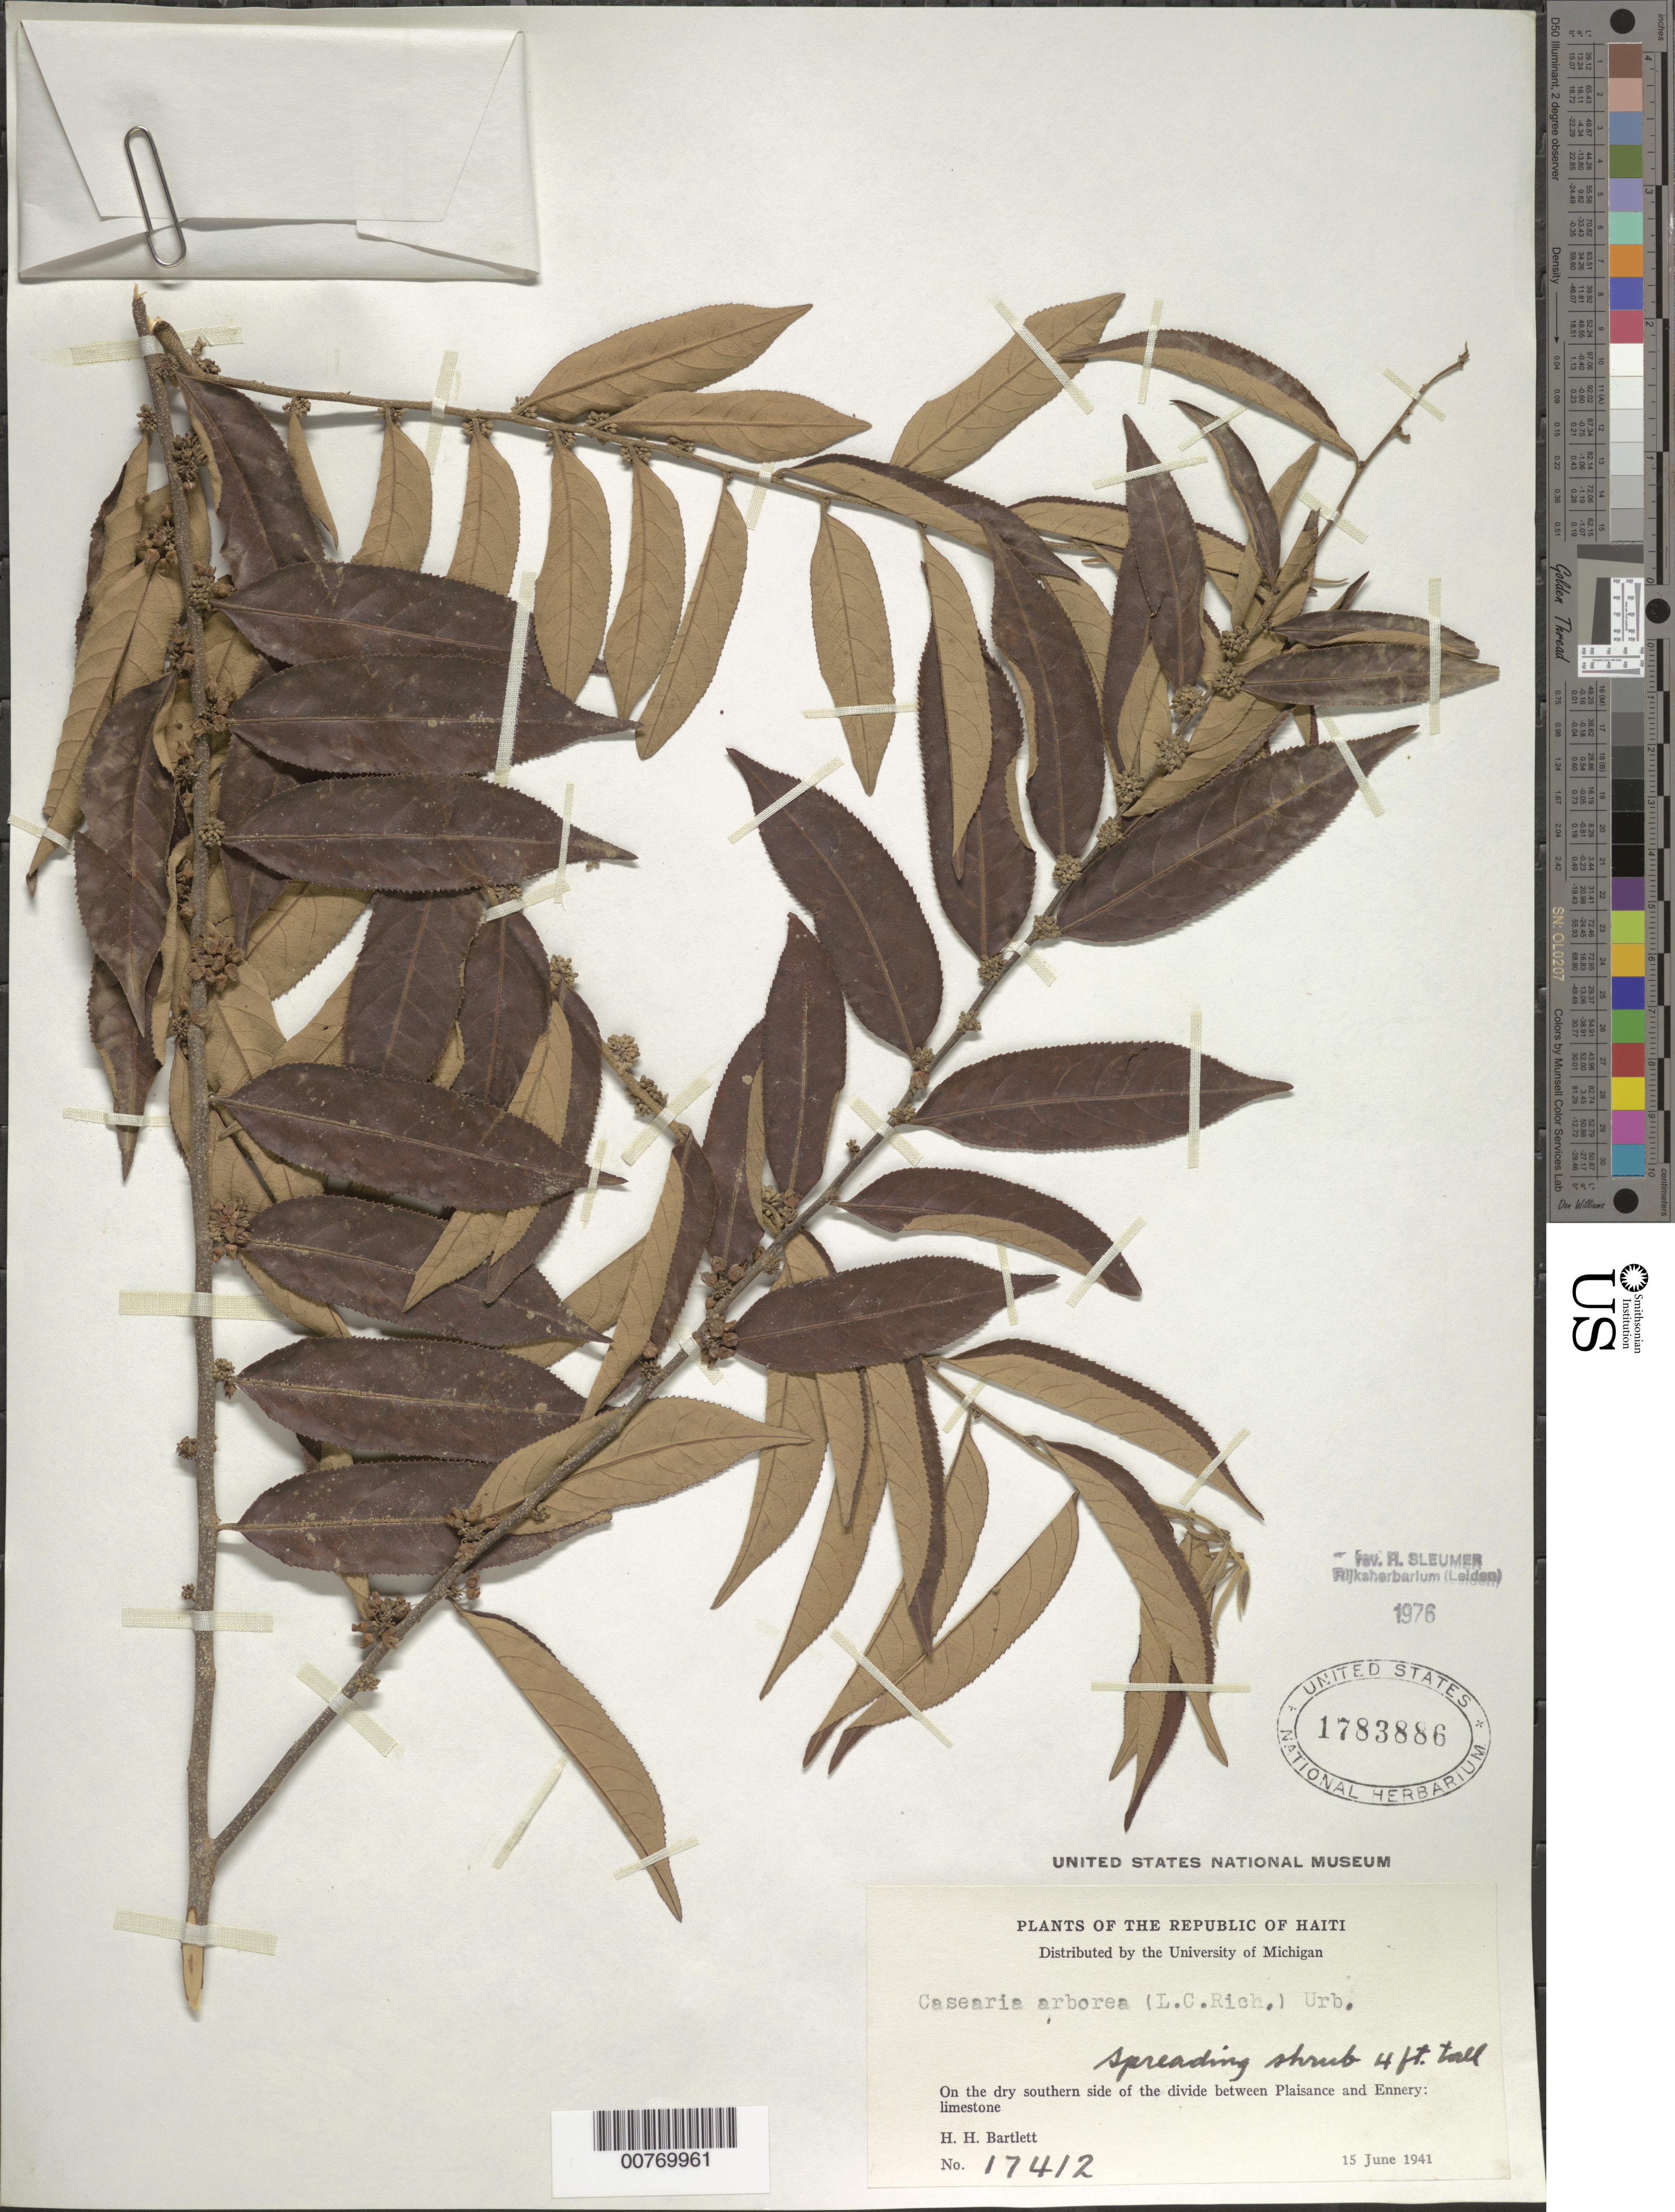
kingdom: Plantae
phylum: Tracheophyta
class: Magnoliopsida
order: Malpighiales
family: Salicaceae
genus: Casearia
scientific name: Casearia arborea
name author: (Rich.) Urb.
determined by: Sleumer, H. O.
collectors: H. H. Bartlett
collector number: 17412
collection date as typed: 15 Jun 1941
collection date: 1941-06-15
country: Haiti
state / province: Artibonite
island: Hispaniola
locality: On the dry southern side of the divide between Plasance and Ennery.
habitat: Limestone.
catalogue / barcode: US 1783886